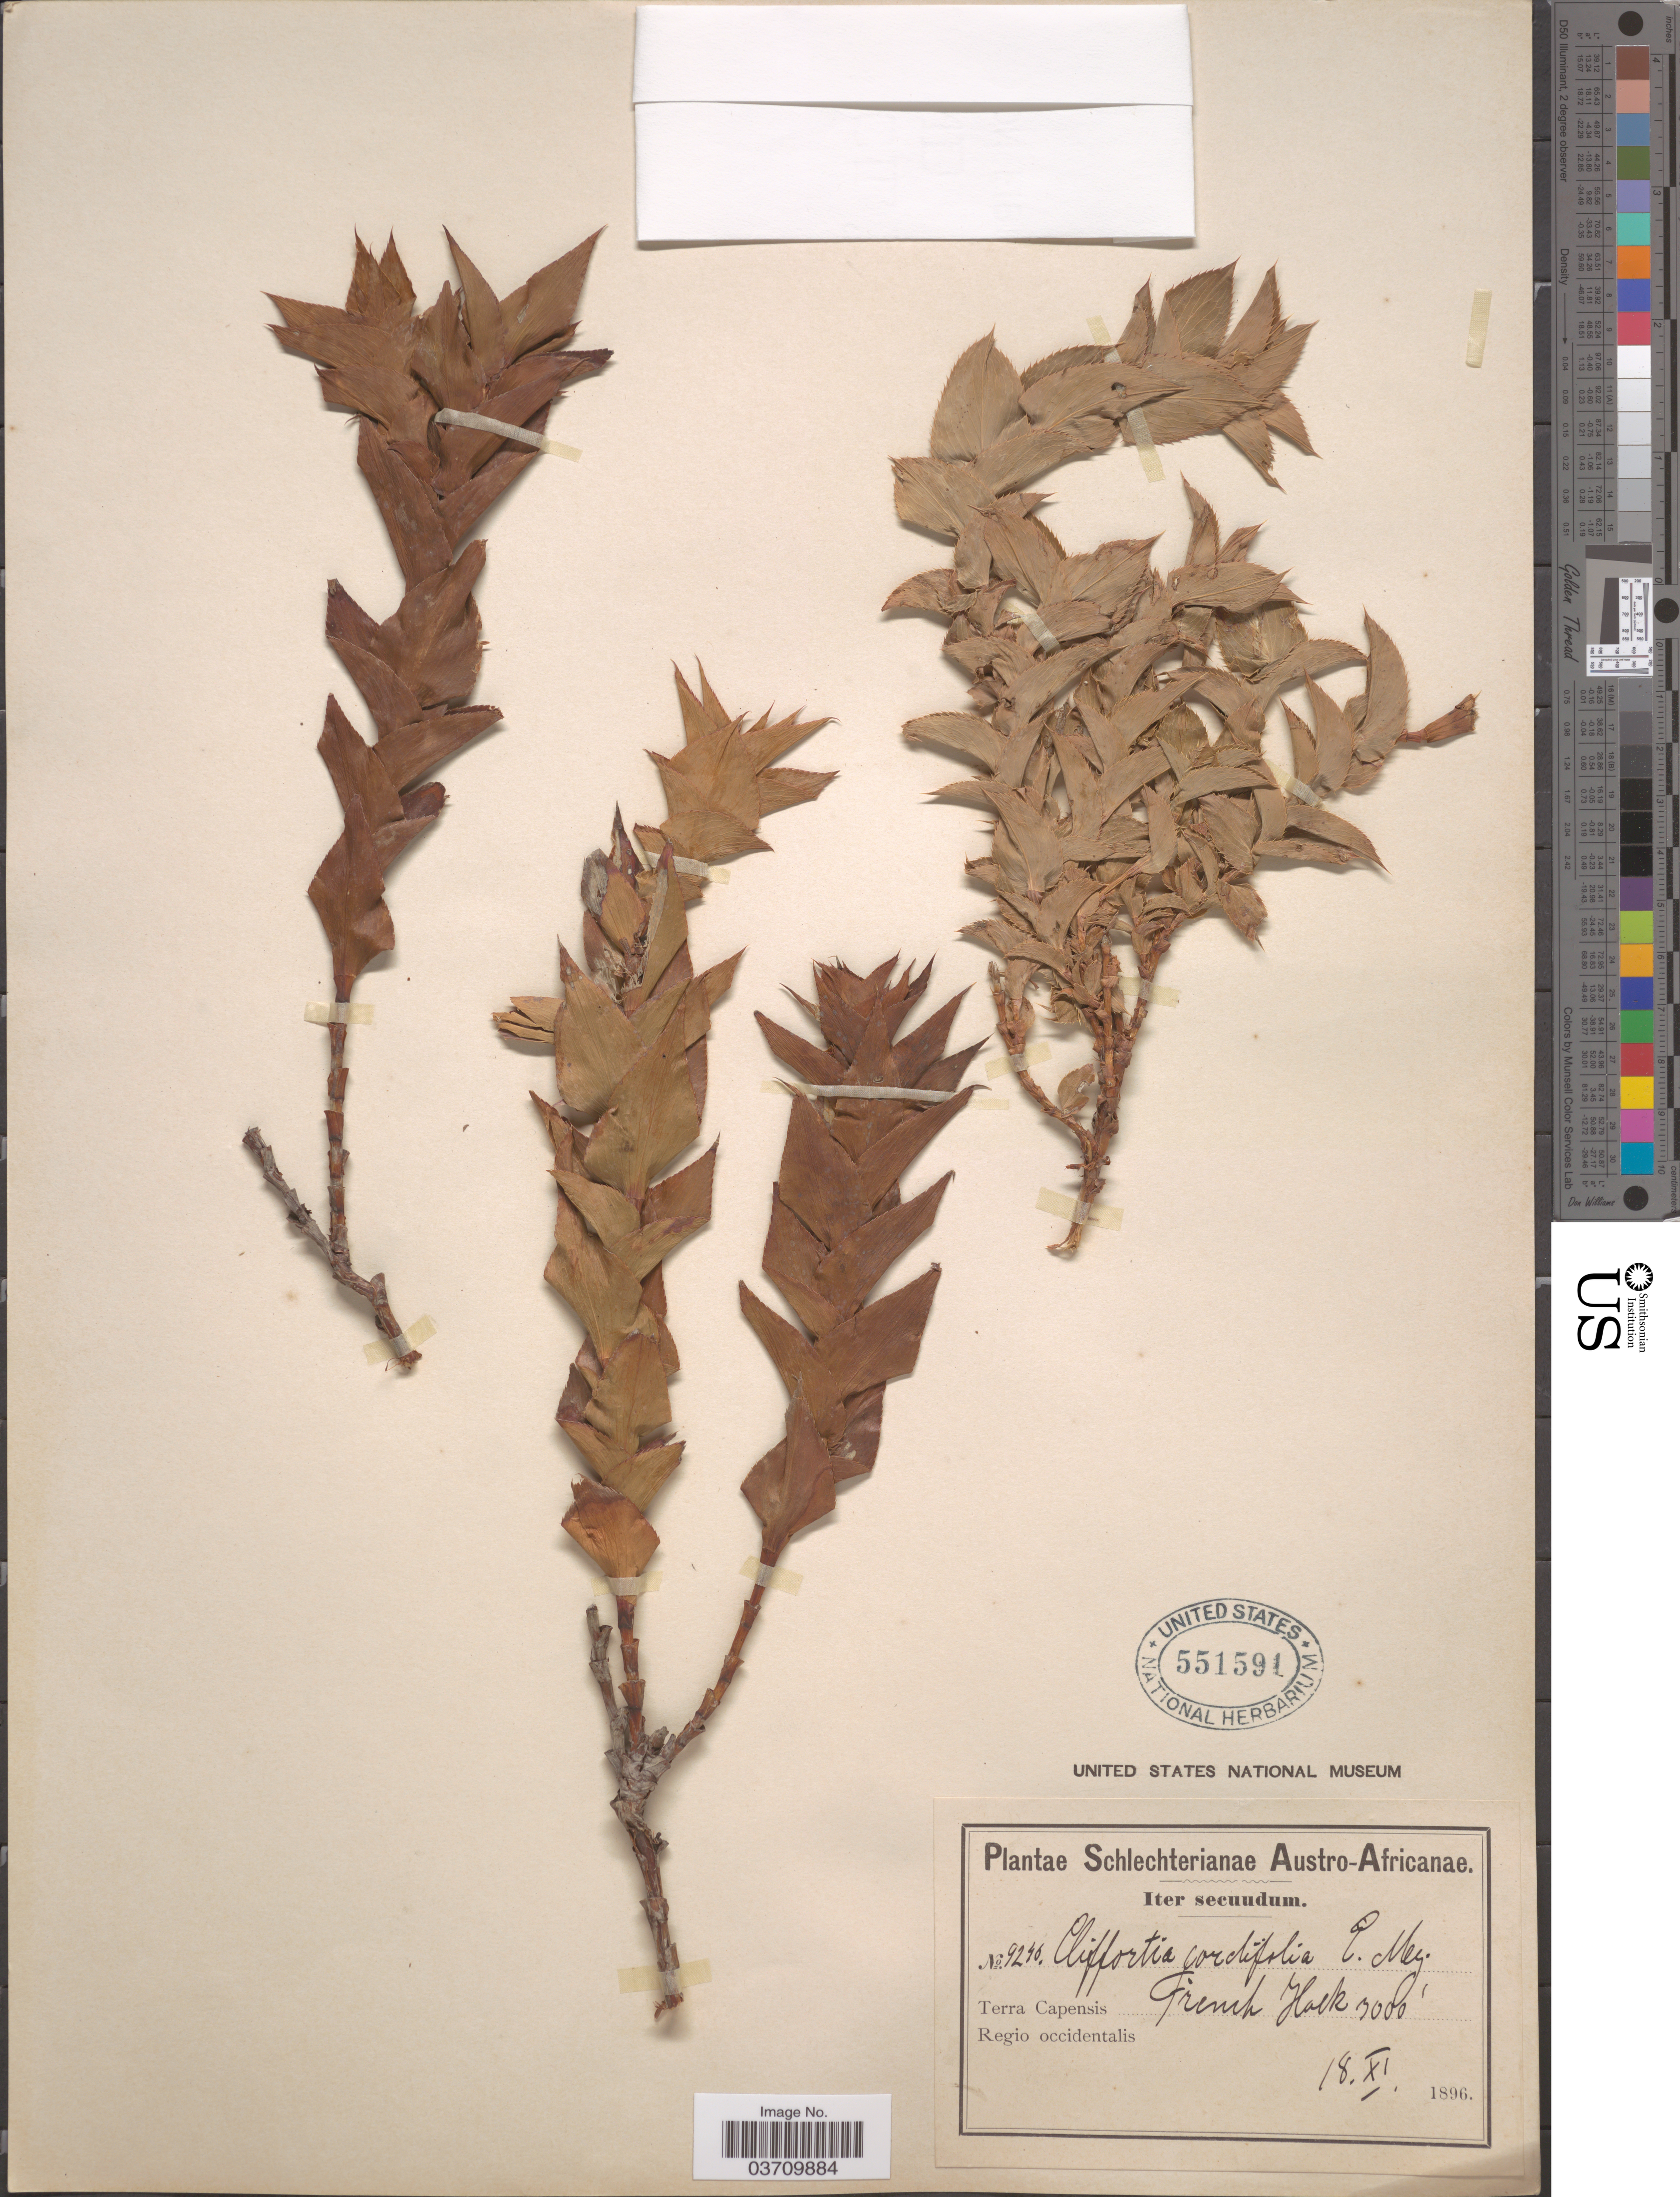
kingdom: Plantae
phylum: Tracheophyta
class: Magnoliopsida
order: Rosales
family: Rosaceae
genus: Cliffortia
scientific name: Cliffortia cordifolia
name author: Lam.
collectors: Schlechter, --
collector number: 9246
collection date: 1896-11-18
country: South Africa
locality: Austro-Africanae. Terra Capensis. Regio occidentalis. French Hoek.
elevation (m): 914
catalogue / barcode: US 551591